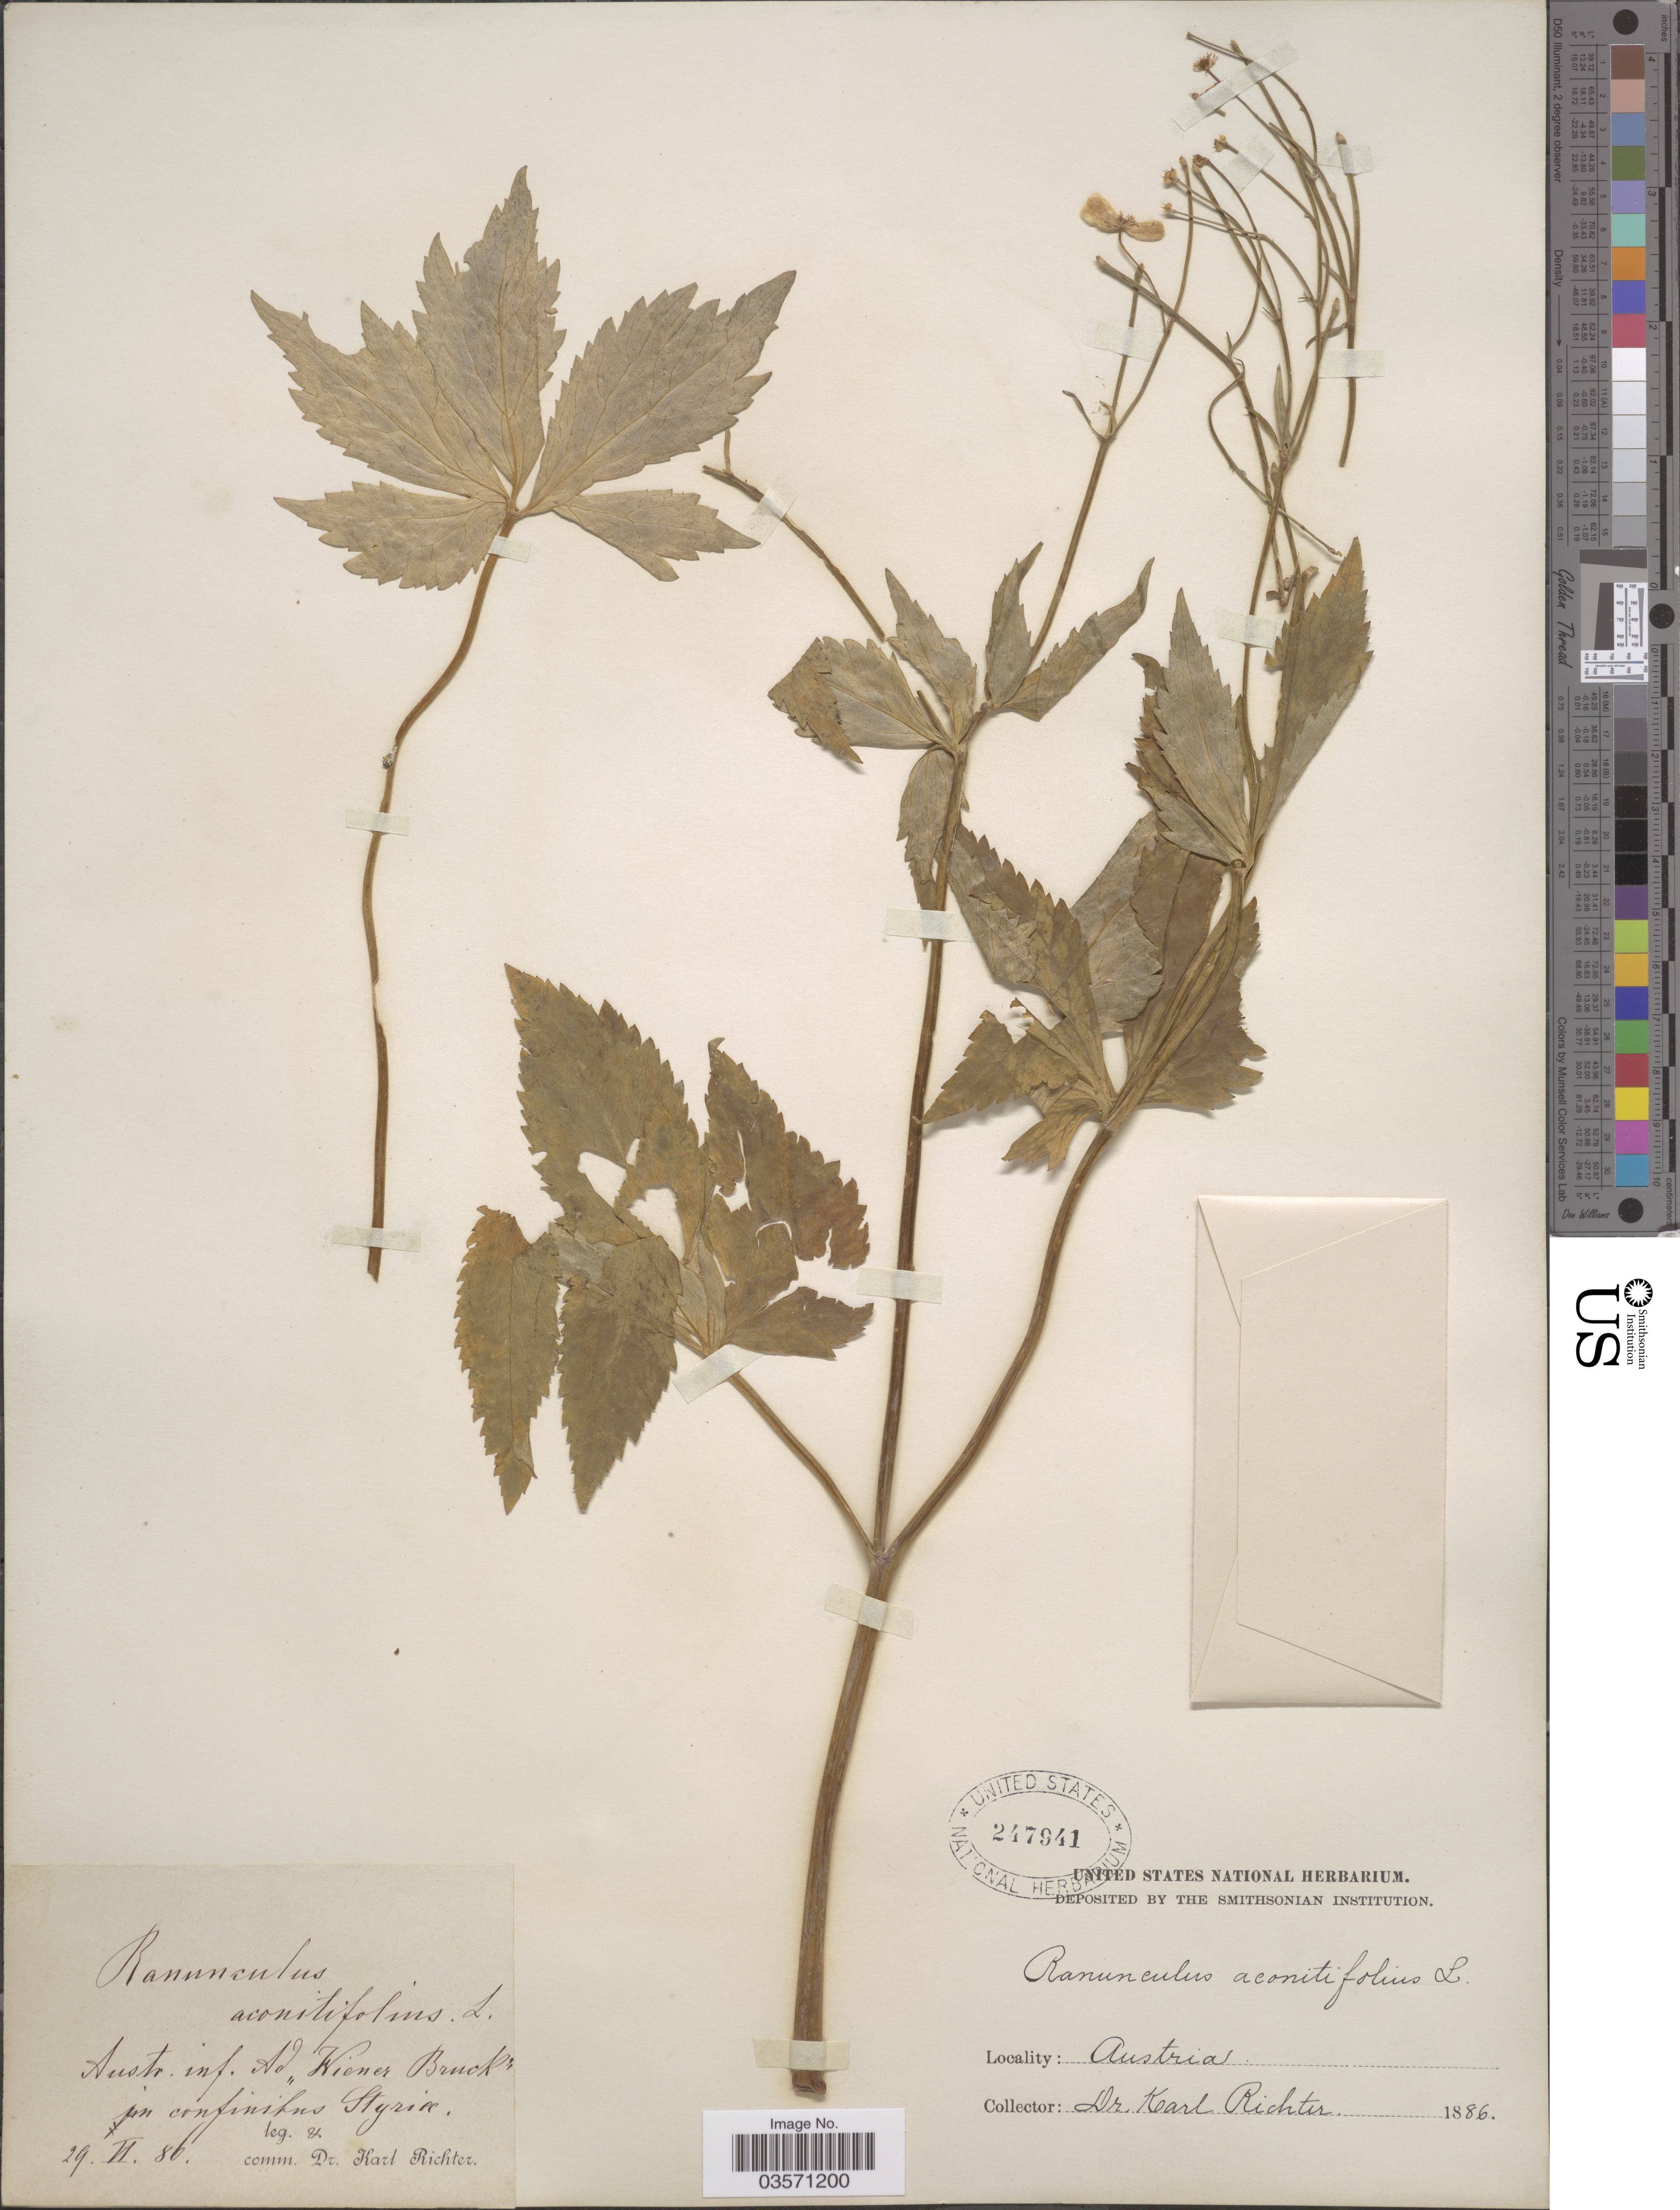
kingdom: Plantae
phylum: Tracheophyta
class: Magnoliopsida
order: Ranunculales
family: Ranunculaceae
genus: Ranunculus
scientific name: Ranunculus aconitifolius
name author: L.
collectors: K. Richter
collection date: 1886-06-29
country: Austria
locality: Austr. inf. Ad "Wiener Bruck" pn [interpreted] confinibus Styria.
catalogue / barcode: US 247941